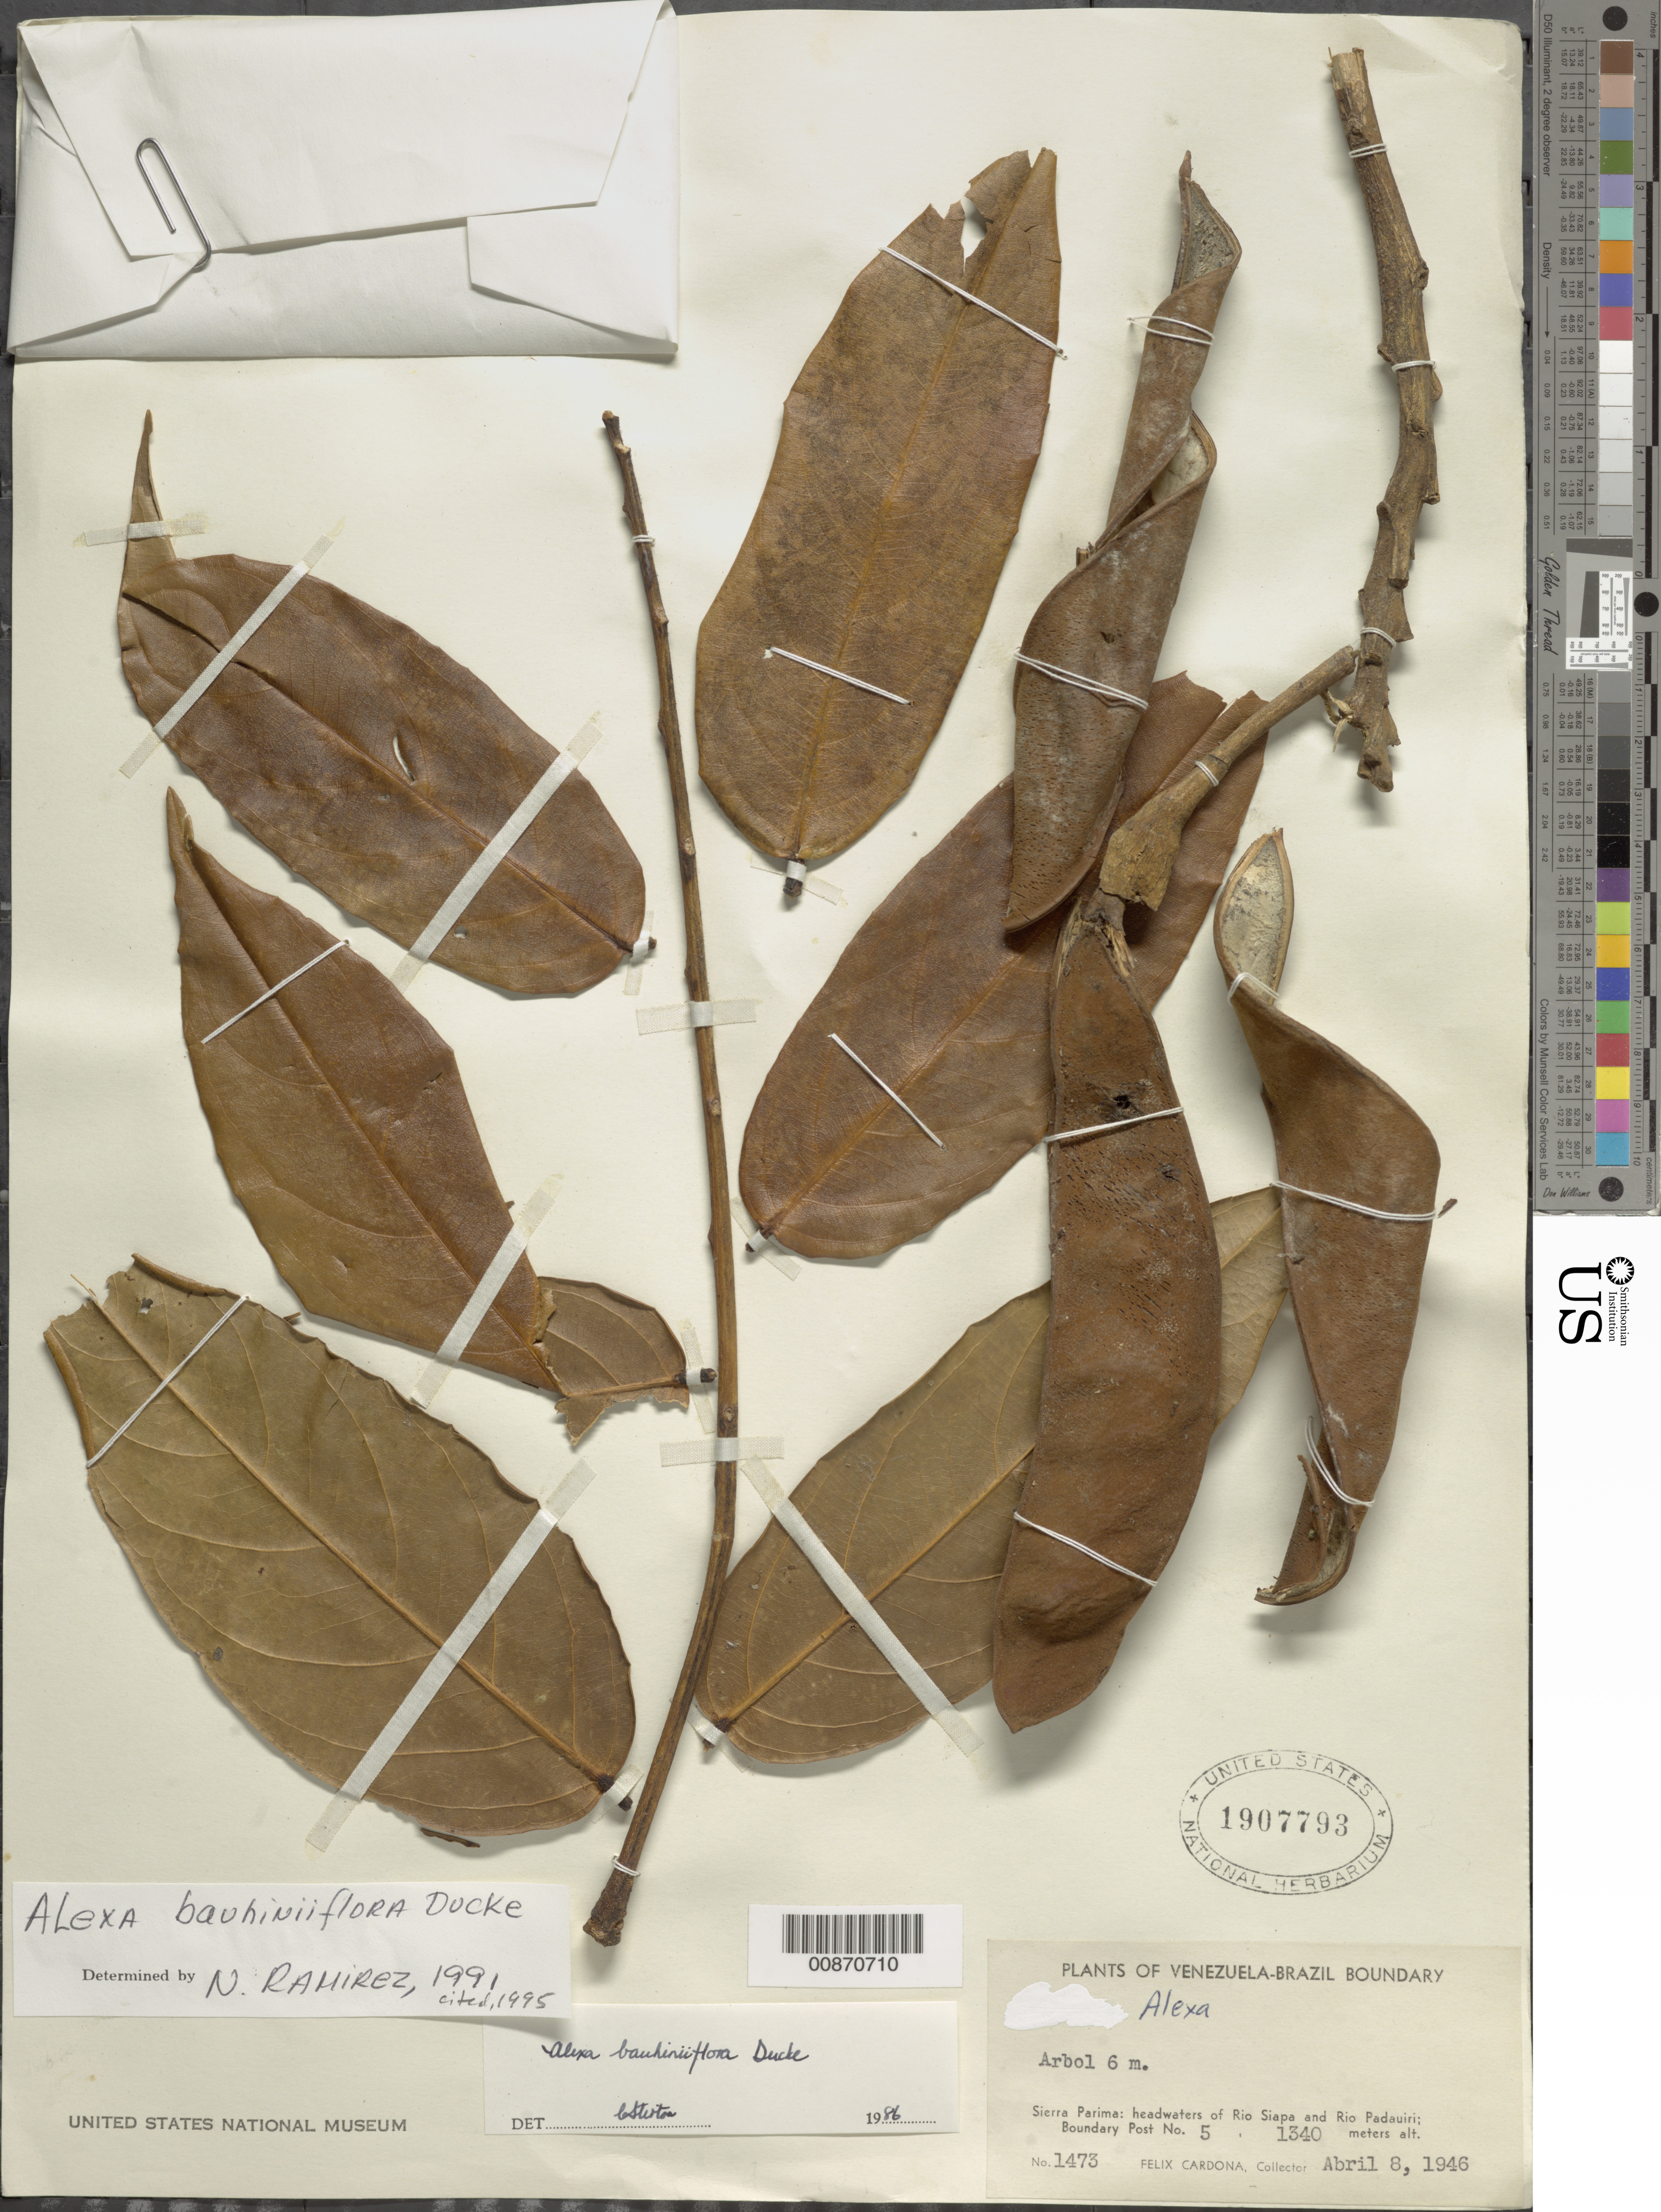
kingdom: Plantae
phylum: Tracheophyta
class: Magnoliopsida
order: Fabales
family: Fabaceae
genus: Alexa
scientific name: Alexa bauhiniiflora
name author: Ducke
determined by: Ramírez, N.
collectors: F. Cardona Puig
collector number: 1473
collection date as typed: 8-Apr-46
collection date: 1946-04-08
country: Venezuela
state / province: Amazonas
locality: Sierra Parima, headwaters of Río Siapa and Río Padauiri; Boundary Post no. 5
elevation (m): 1340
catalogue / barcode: US 1907793